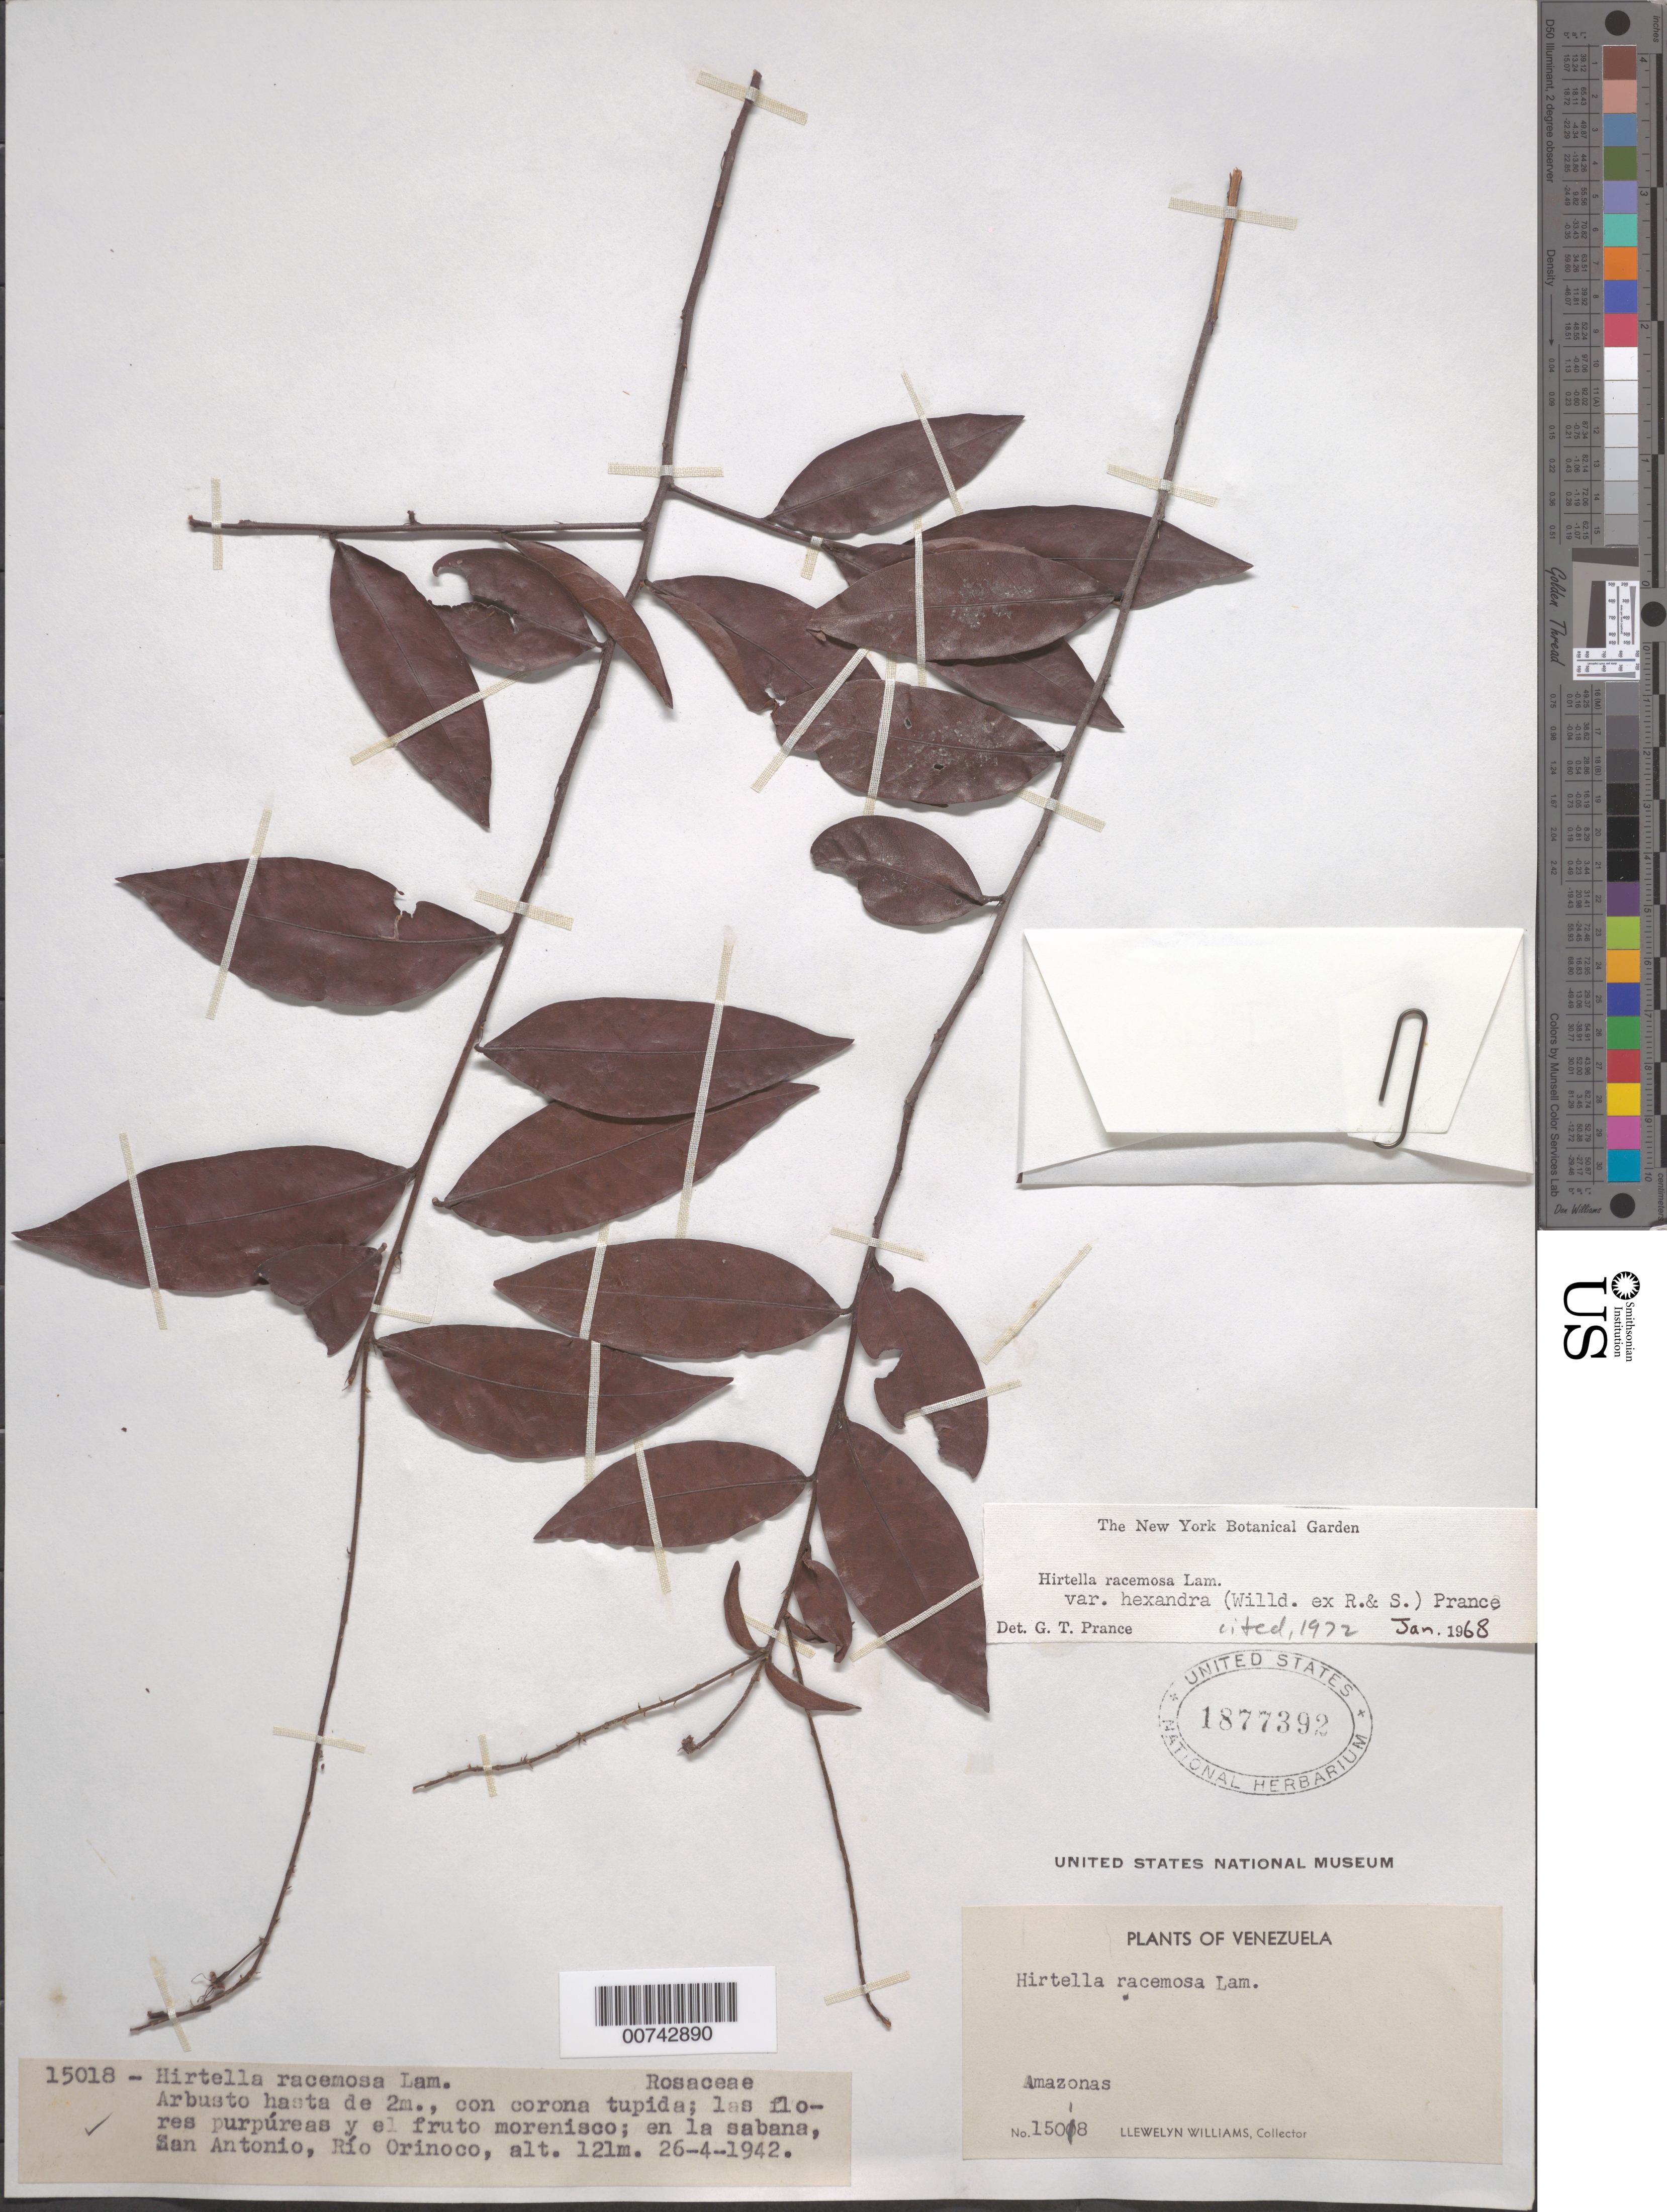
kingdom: Plantae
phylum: Tracheophyta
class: Magnoliopsida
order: Malpighiales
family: Chrysobalanaceae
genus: Hirtella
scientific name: Hirtella racemosa var. hexandra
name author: (Willd. ex Roem. & Schult.) Prance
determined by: Prance, G. T.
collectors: Ll. Williams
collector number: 15018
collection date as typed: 26-Apr-42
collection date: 1942-04-26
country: Venezuela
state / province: Amazonas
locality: San Antonio, Río Orinoco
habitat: Sabana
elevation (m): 125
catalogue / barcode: US 1877392